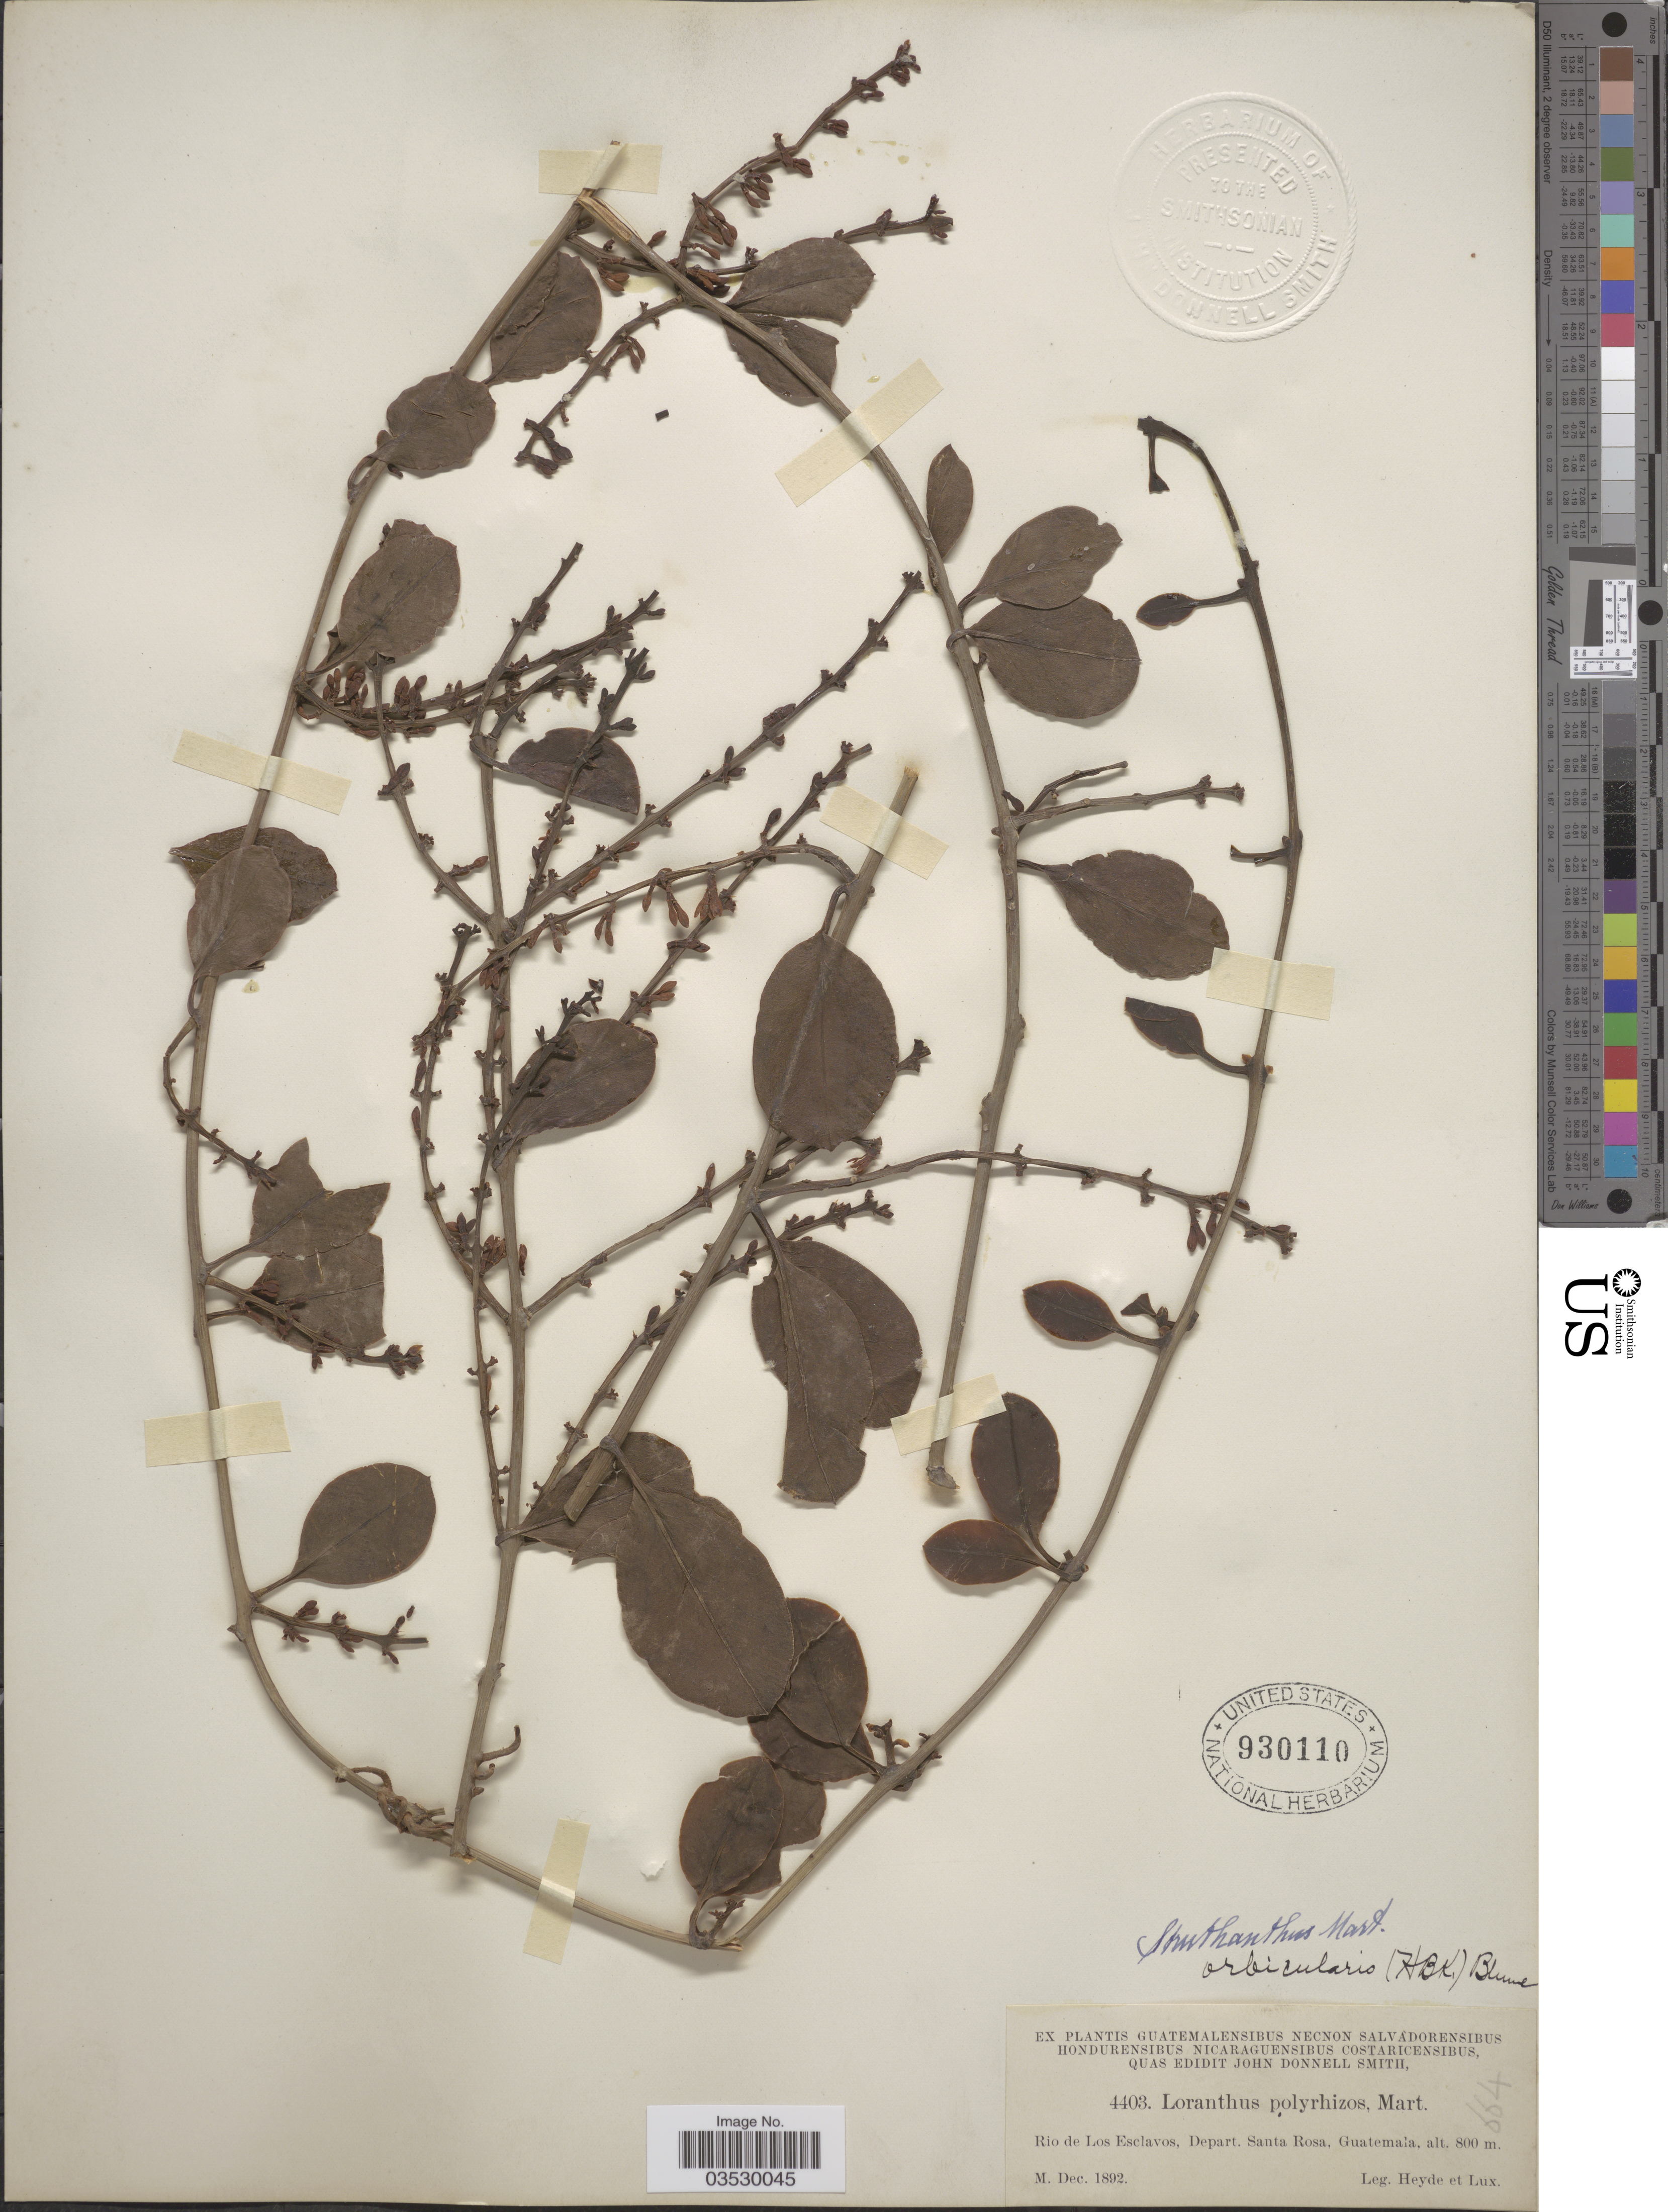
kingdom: Plantae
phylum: Tracheophyta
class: Magnoliopsida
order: Santalales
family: Loranthaceae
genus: Struthanthus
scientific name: Struthanthus orbicularis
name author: (Kunth) Blume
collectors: Heyde & Lux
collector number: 4403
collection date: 1892-12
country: Guatemala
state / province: Santa Rosa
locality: Rio de Los Esclavos, Depart. Santa Rosa.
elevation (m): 800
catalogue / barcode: US 930110